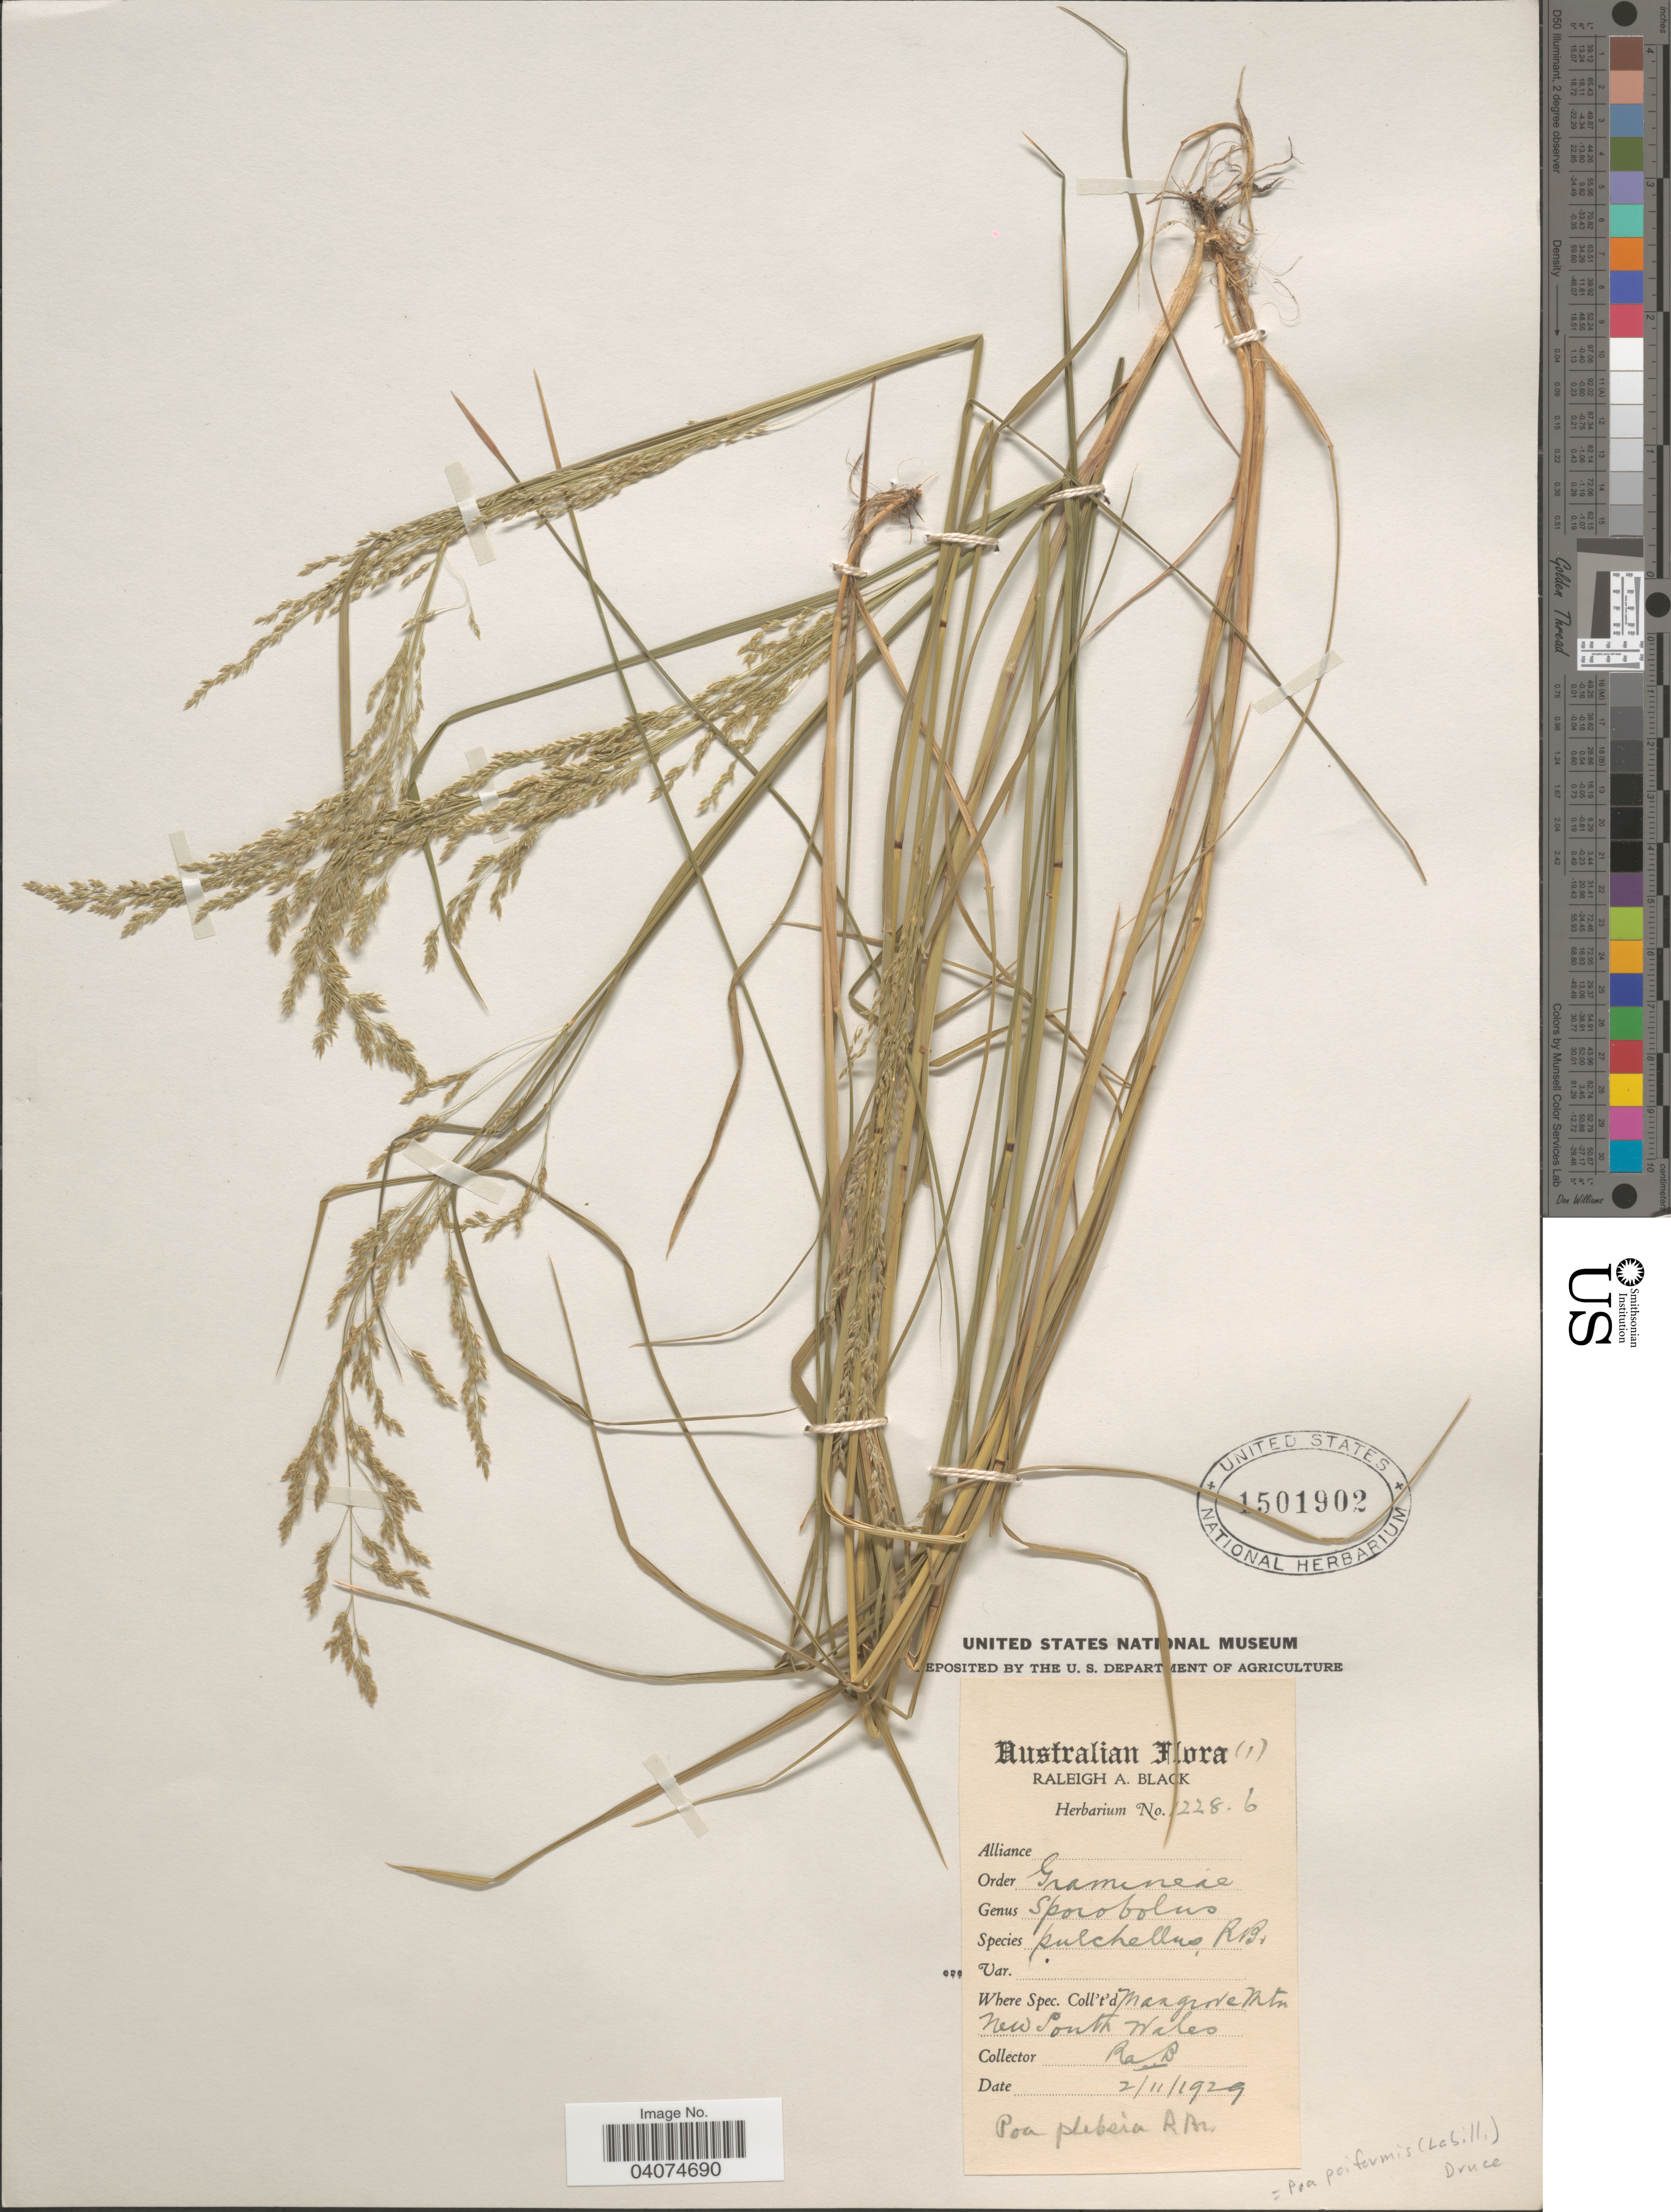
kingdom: Plantae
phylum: Tracheophyta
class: Liliopsida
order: Poales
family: Poaceae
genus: Poa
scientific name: Poa sp.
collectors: R. A. Black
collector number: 1?/12286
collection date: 1929-11-02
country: Australia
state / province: New South Wales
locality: Mangrove Mtn.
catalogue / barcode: US 1501902